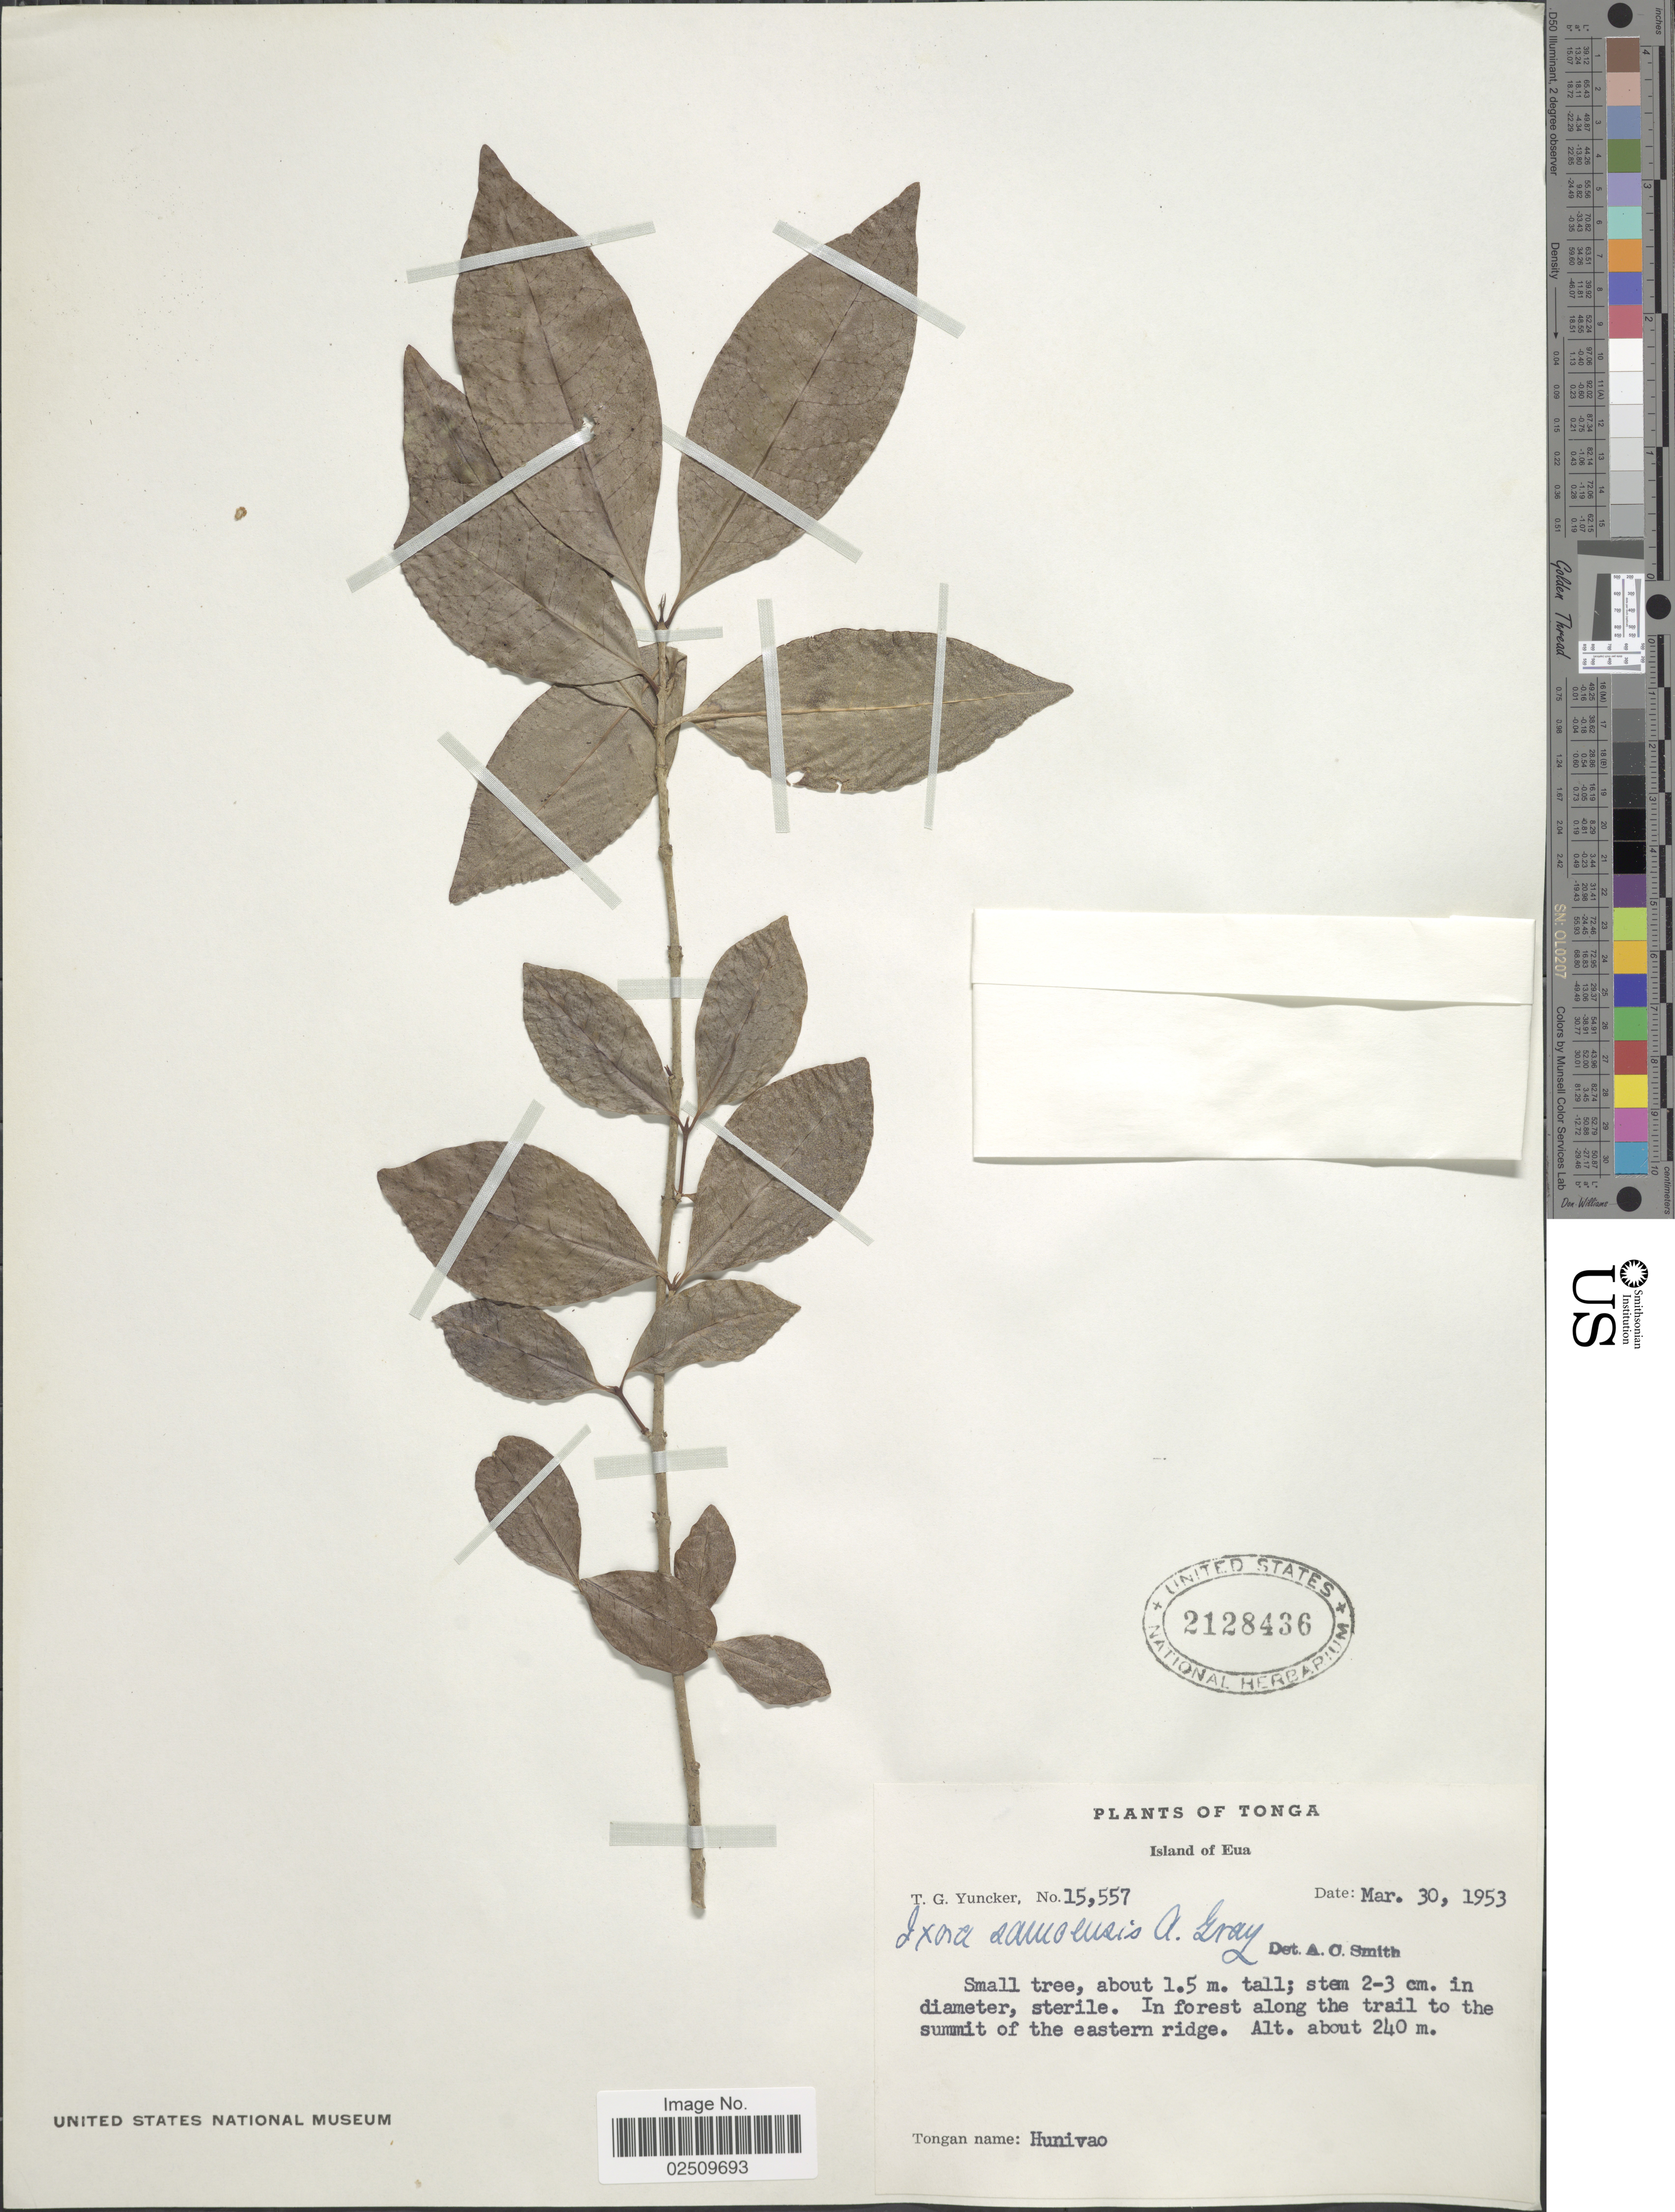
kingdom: Plantae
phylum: Tracheophyta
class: Magnoliopsida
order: Gentianales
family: Rubiaceae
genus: Ixora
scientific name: Ixora samoensis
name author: A. Gray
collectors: T. G. Yuncker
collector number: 15557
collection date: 1953-03-30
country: Tonga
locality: Island of Eua, In forest along the trail to the summit of the eastern ridge. Tongan name: Hunivao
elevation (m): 240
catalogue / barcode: US 2128436